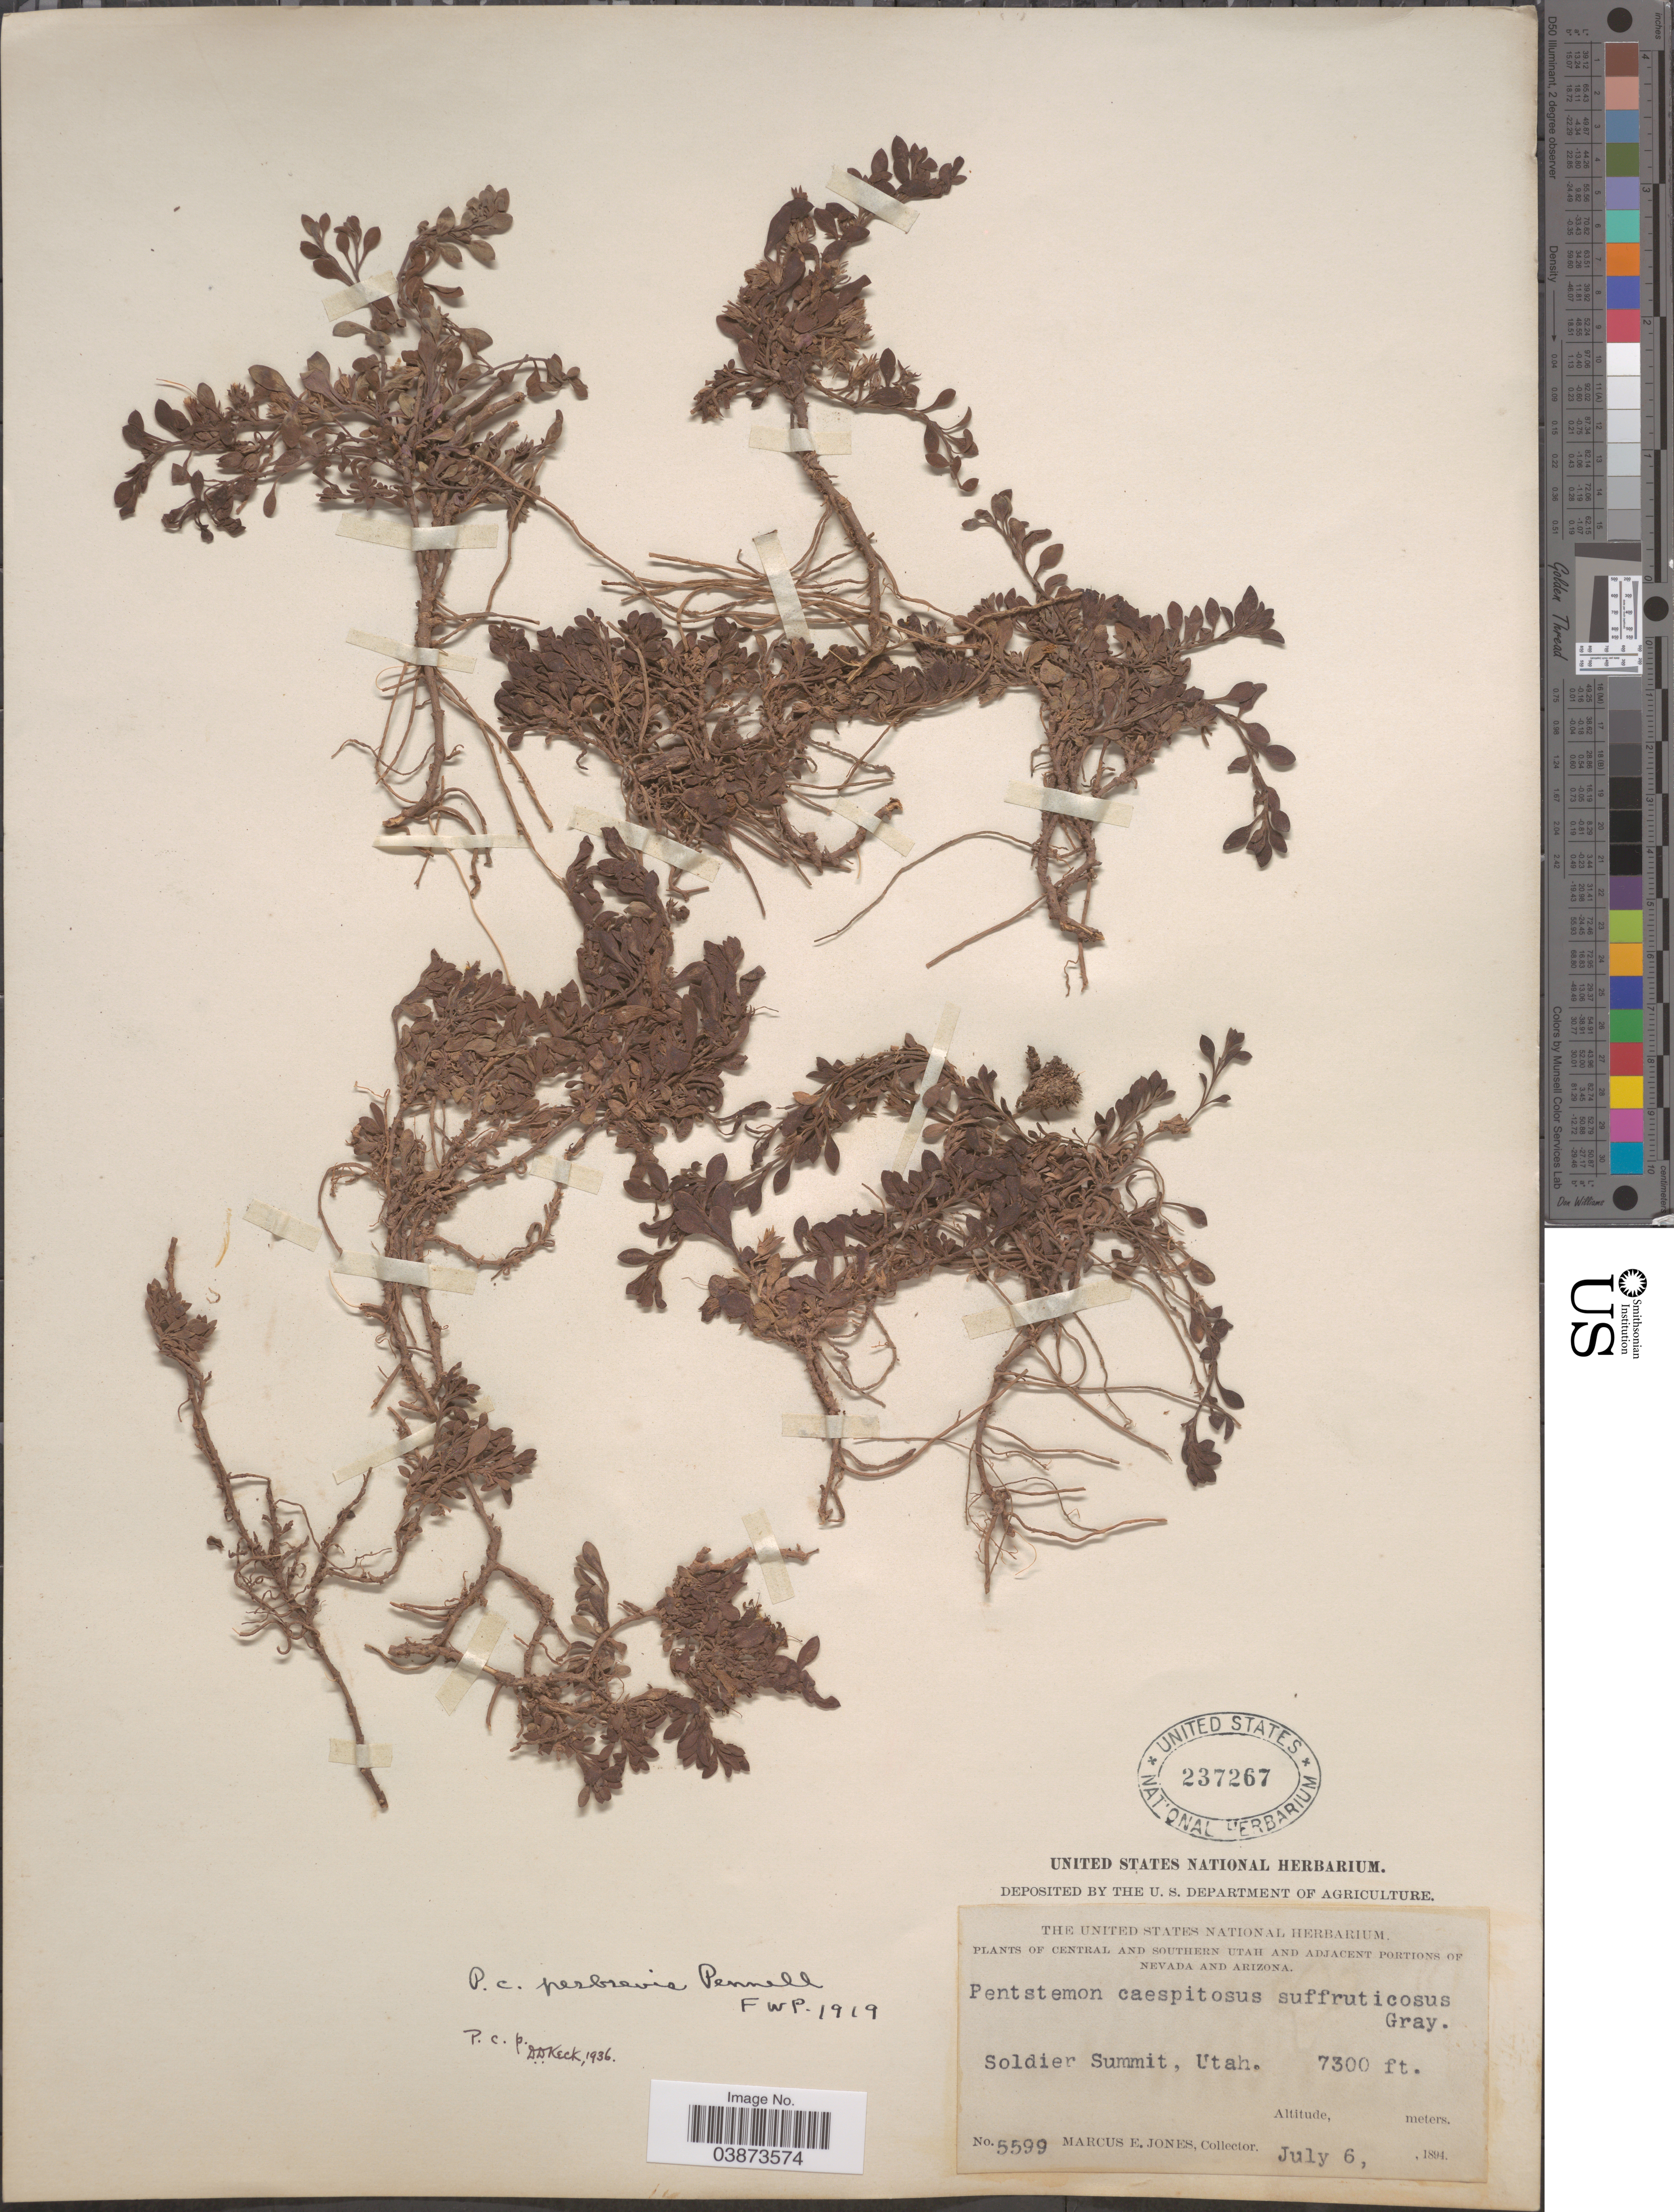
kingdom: Plantae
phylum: Tracheophyta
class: Magnoliopsida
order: Lamiales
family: Plantaginaceae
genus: Penstemon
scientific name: Penstemon caespitosus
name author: Nutt. ex A. Gray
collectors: M. E. Jones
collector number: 5599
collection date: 1894-07-06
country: United States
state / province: Utah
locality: Central and Southern Utah. Soldier Summit.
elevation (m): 2225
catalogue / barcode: US 237267